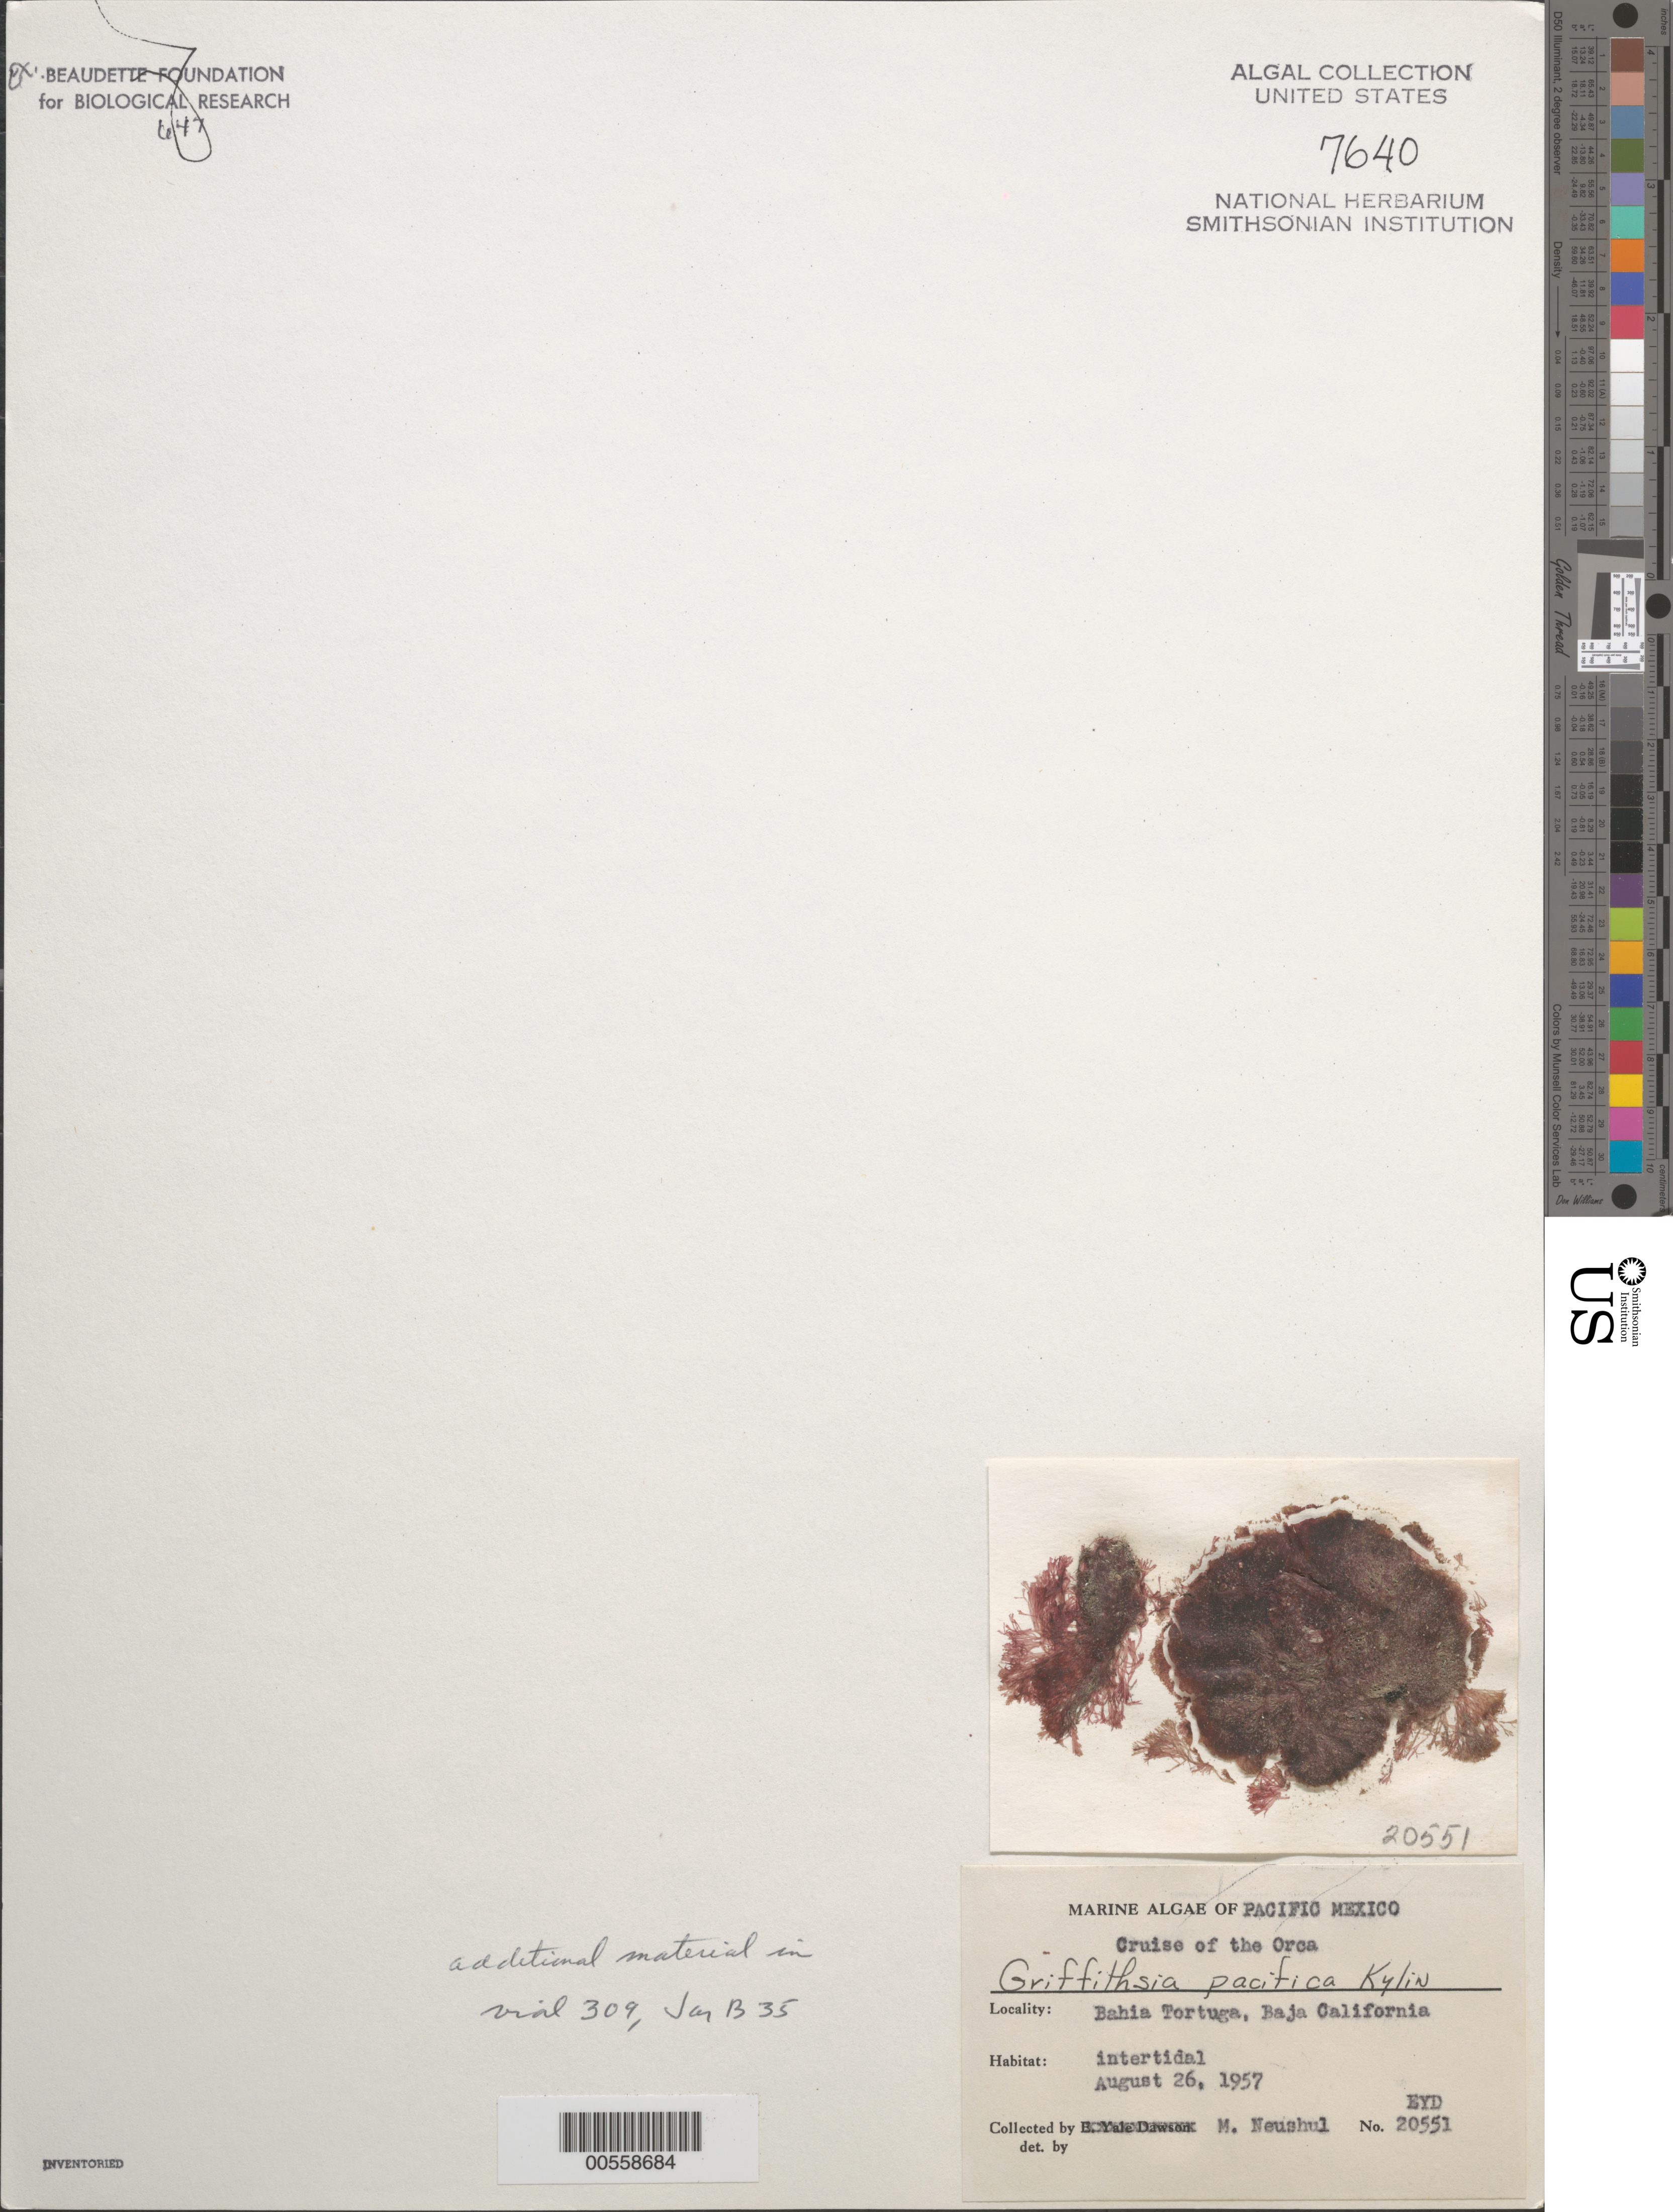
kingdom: Plantae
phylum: Rhodophyta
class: Florideophyceae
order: Ceramiales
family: Wrangeliaceae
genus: Griffithsia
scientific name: Griffithsia pacifica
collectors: M. Neushul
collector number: EYD 20551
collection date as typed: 26 Aug 1957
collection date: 1957-08-26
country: Mexico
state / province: Baja California Sur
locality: Bahia Tortuga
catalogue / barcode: US 7640